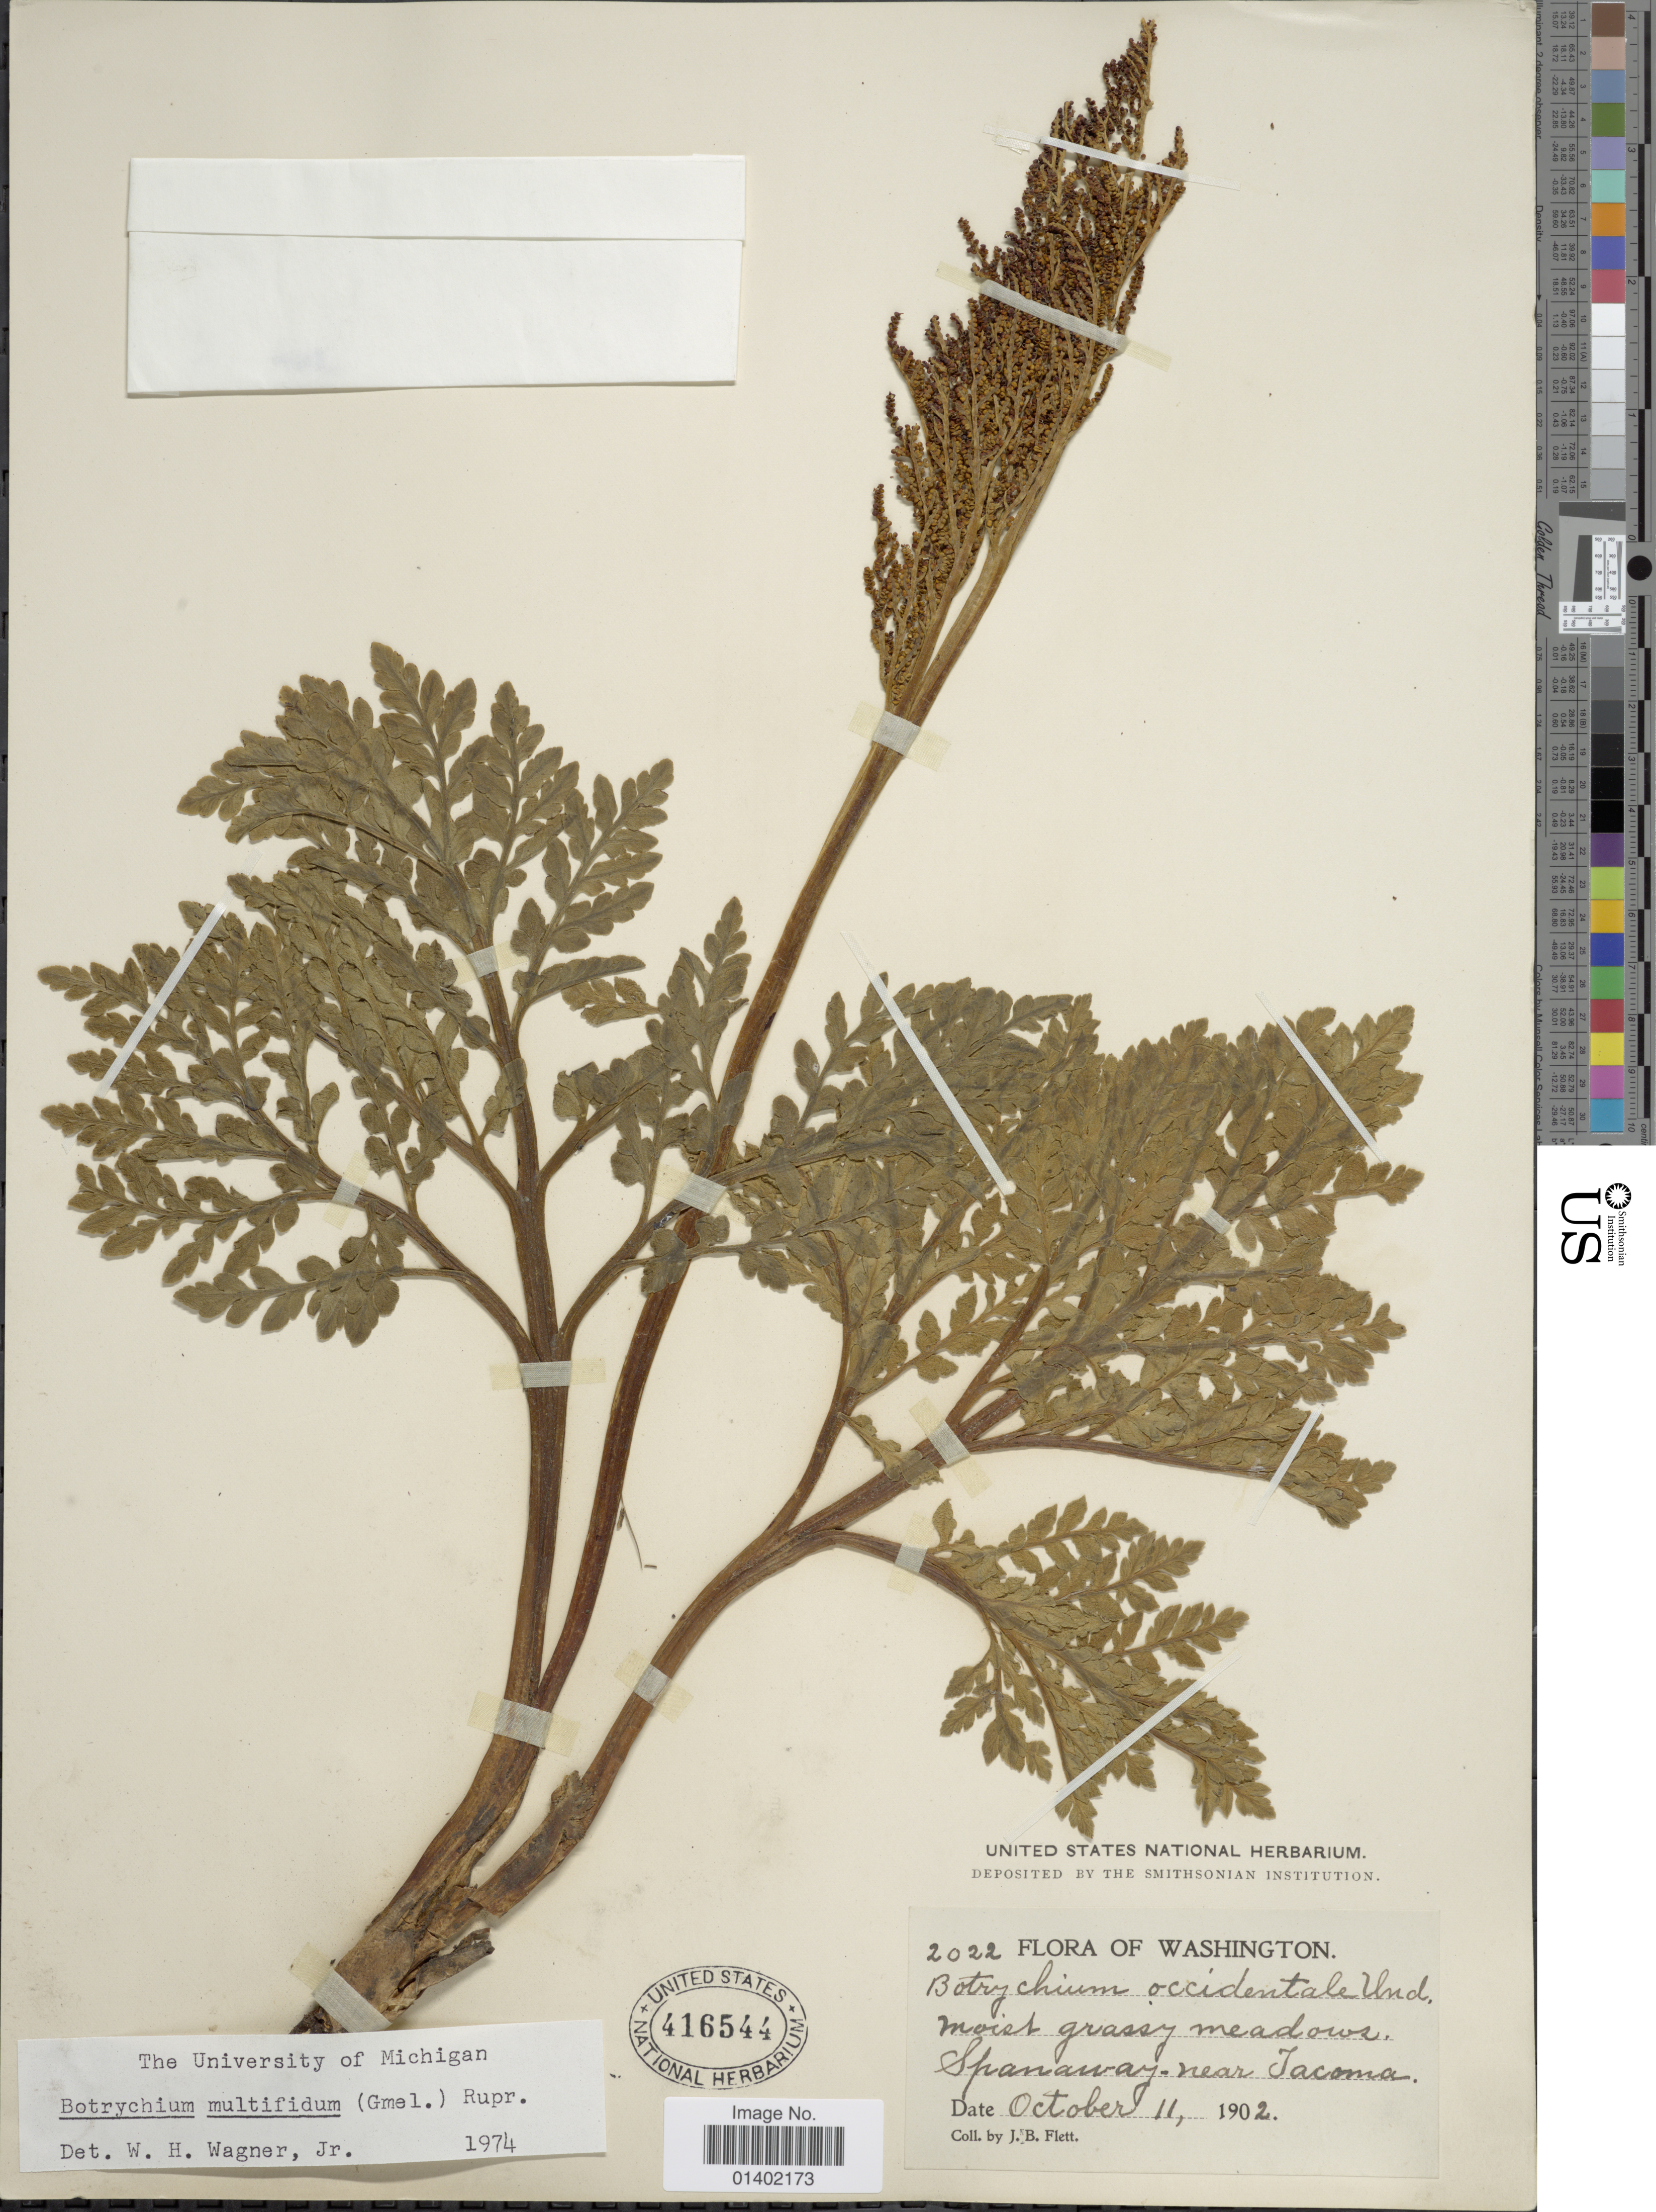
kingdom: Plantae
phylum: Tracheophyta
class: Polypodiopsida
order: Ophioglossales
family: Ophioglossaceae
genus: Botrychium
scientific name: Botrychium multifidum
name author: (J.F. Gmel.) Rupr.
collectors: J. Flett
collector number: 2022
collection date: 1902-10-11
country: United States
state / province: Washington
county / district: Pierce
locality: Plants of Washington, Spanaway - near Tacoma.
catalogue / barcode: US 416544